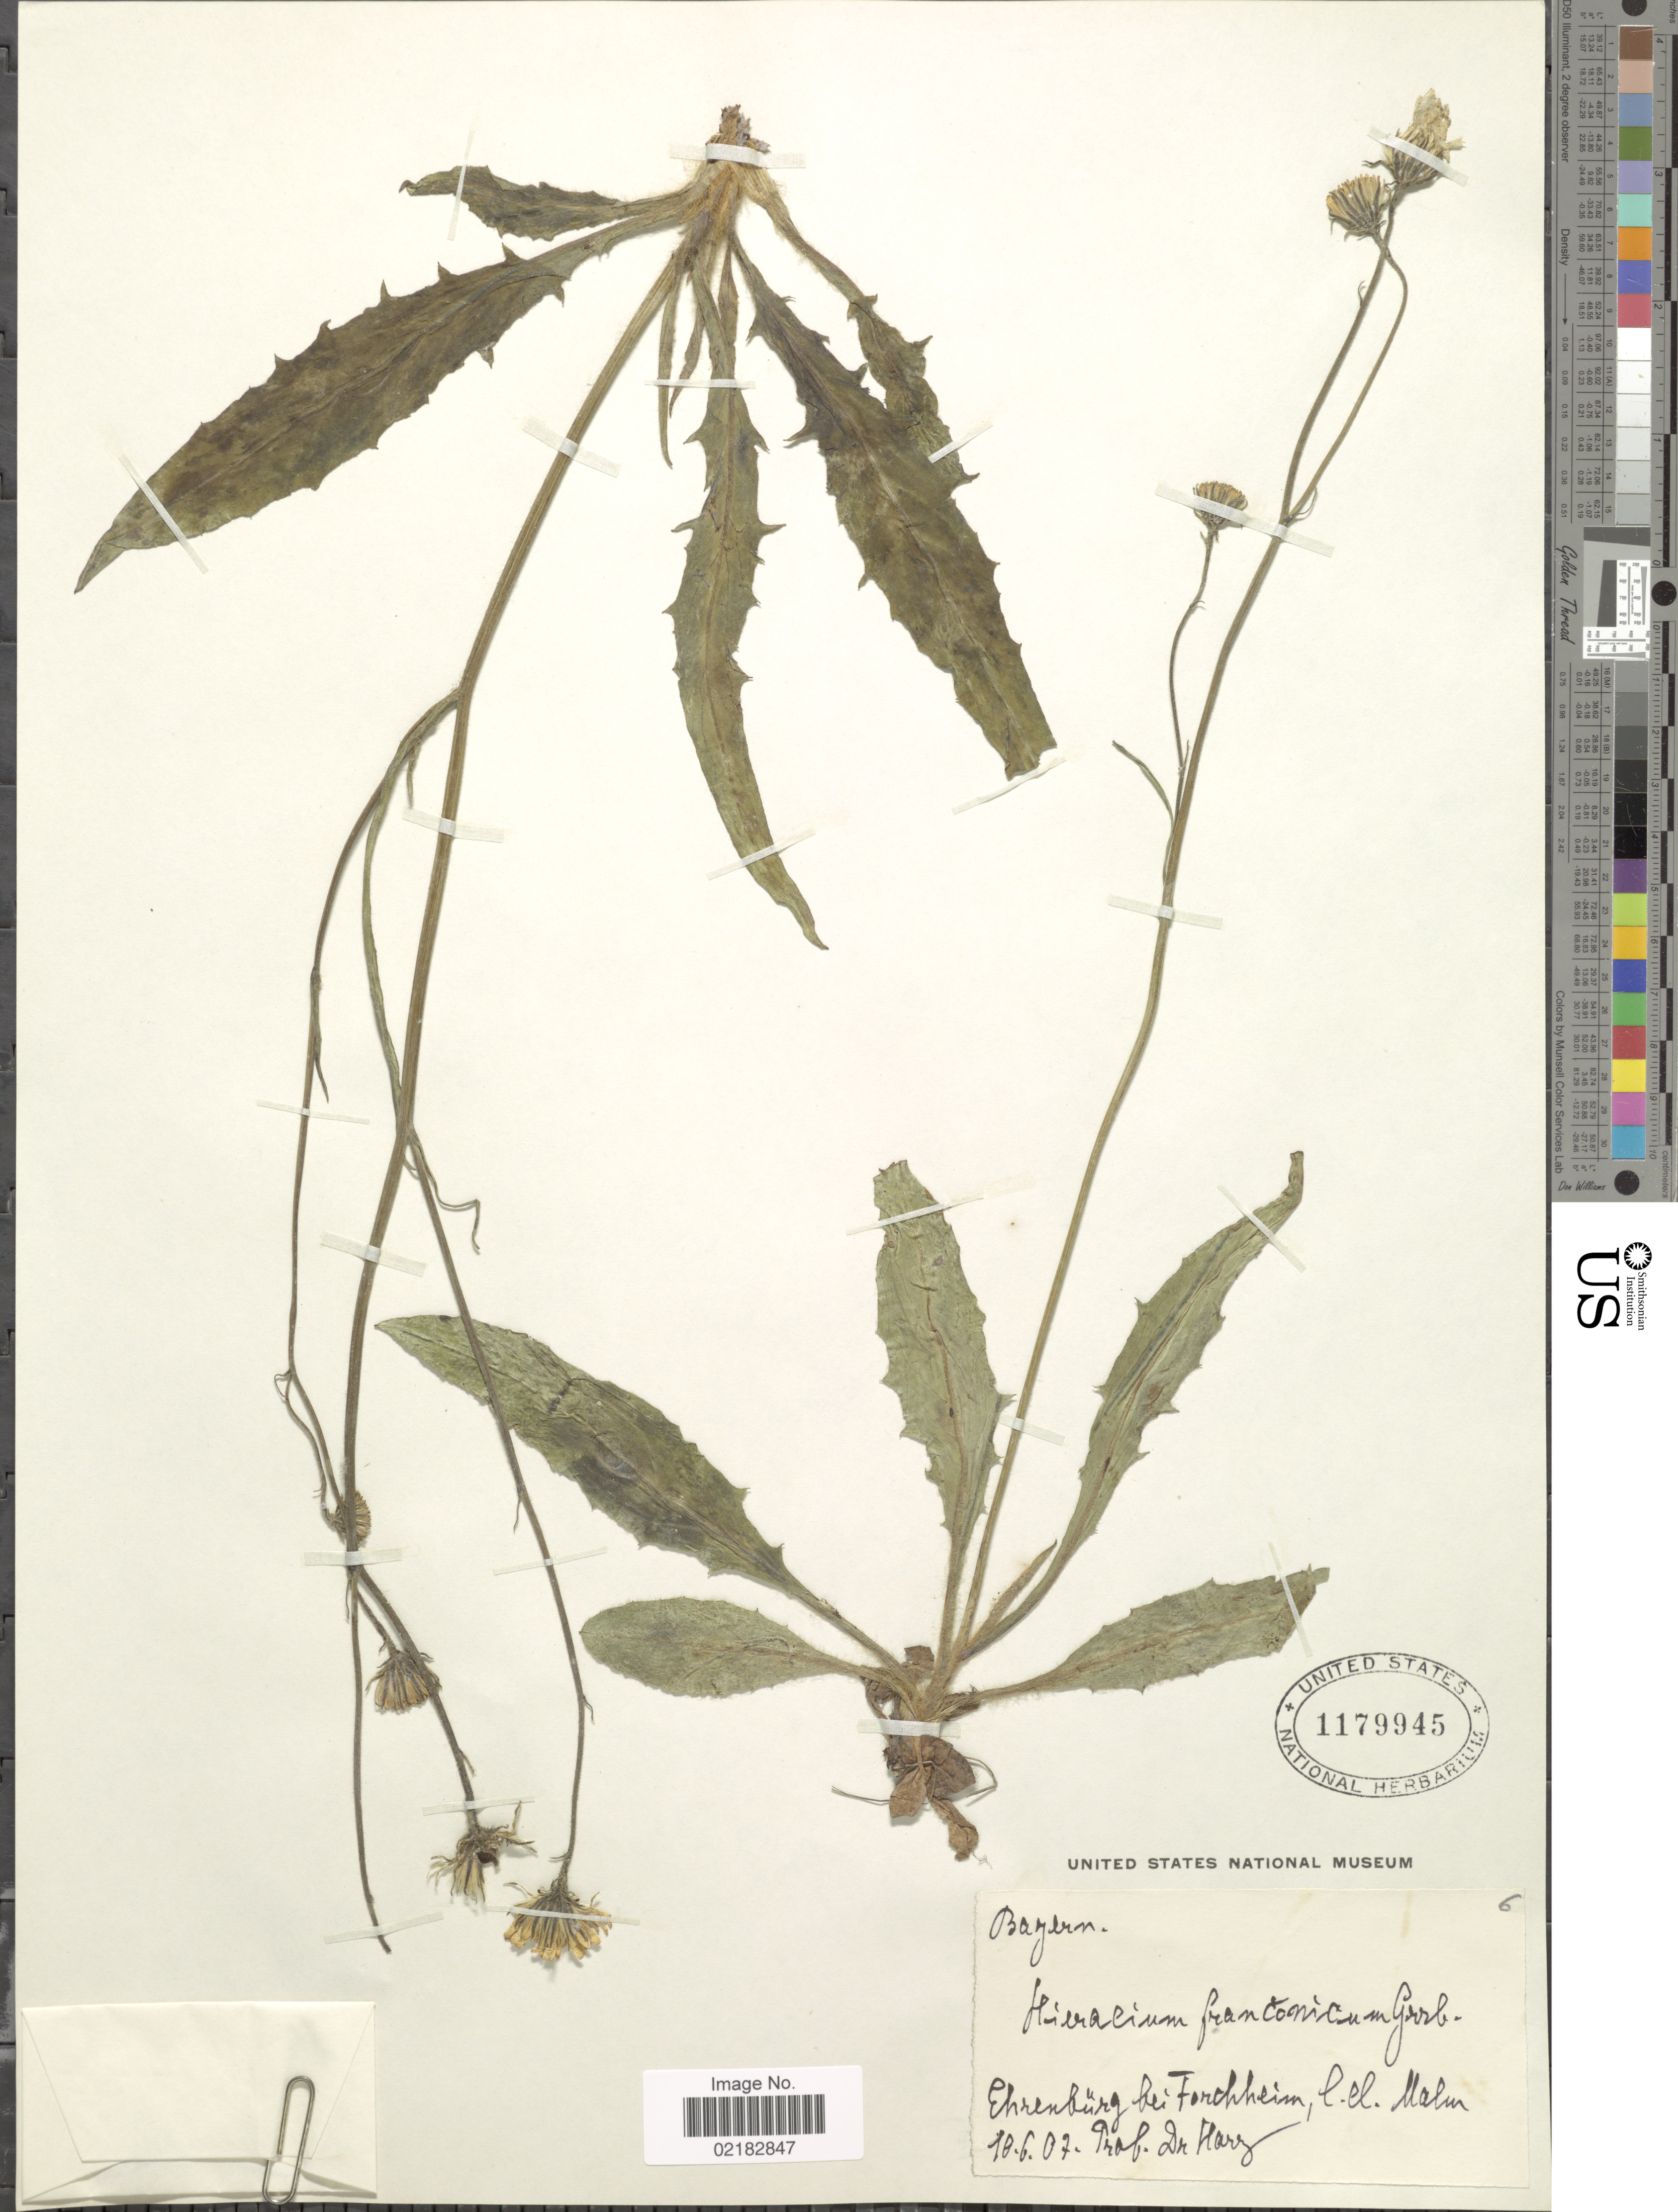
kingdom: Plantae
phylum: Tracheophyta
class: Magnoliopsida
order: Asterales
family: Asteraceae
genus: Hieracium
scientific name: Hieracium glaucomorphum subsp. franconicum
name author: (Griseb.) Greuter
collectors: P. Fanz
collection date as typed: Transcribed d/m/y: 18/6/07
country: Germany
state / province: Bayern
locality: Bayern, Ehrenburg bei Forchheim, l.el. Malm [interpreted]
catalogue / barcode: US 1179945